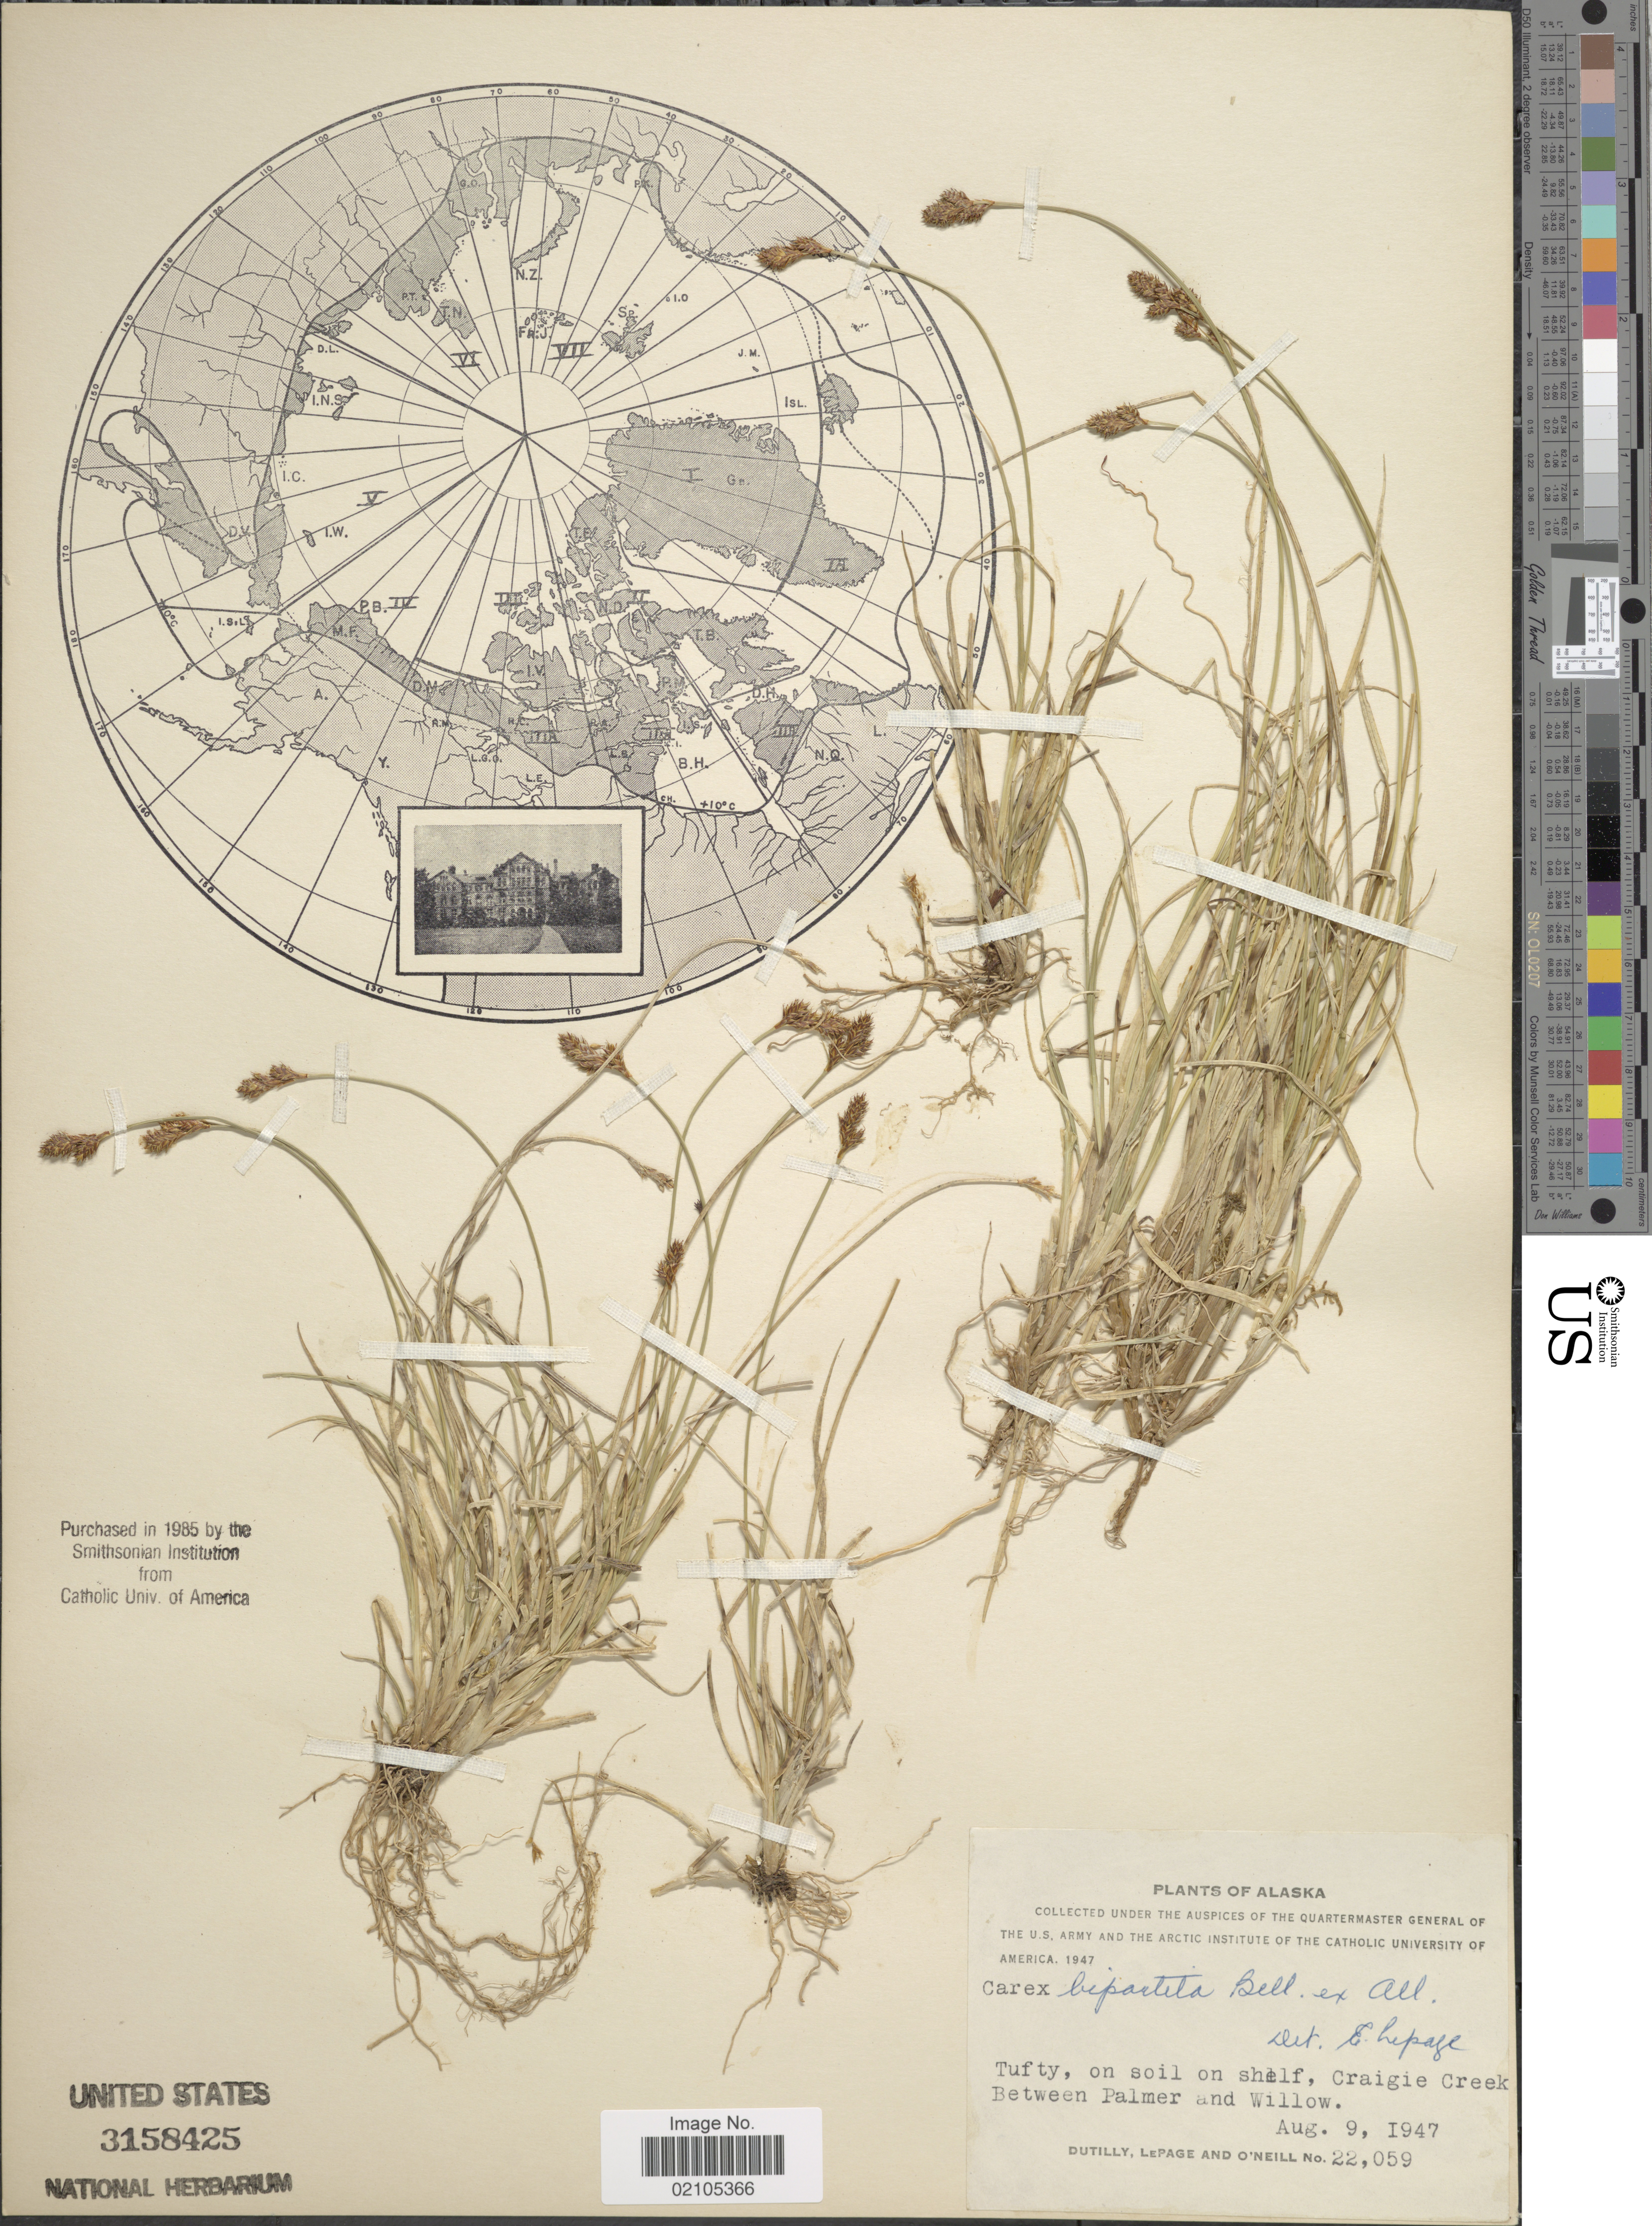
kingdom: Plantae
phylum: Tracheophyta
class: Liliopsida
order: Poales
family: Cyperaceae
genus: Carex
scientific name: Carex lachenalii subsp. lachenalii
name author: Schkuhr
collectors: -. Dutilly, -. LePage & O' Neill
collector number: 22059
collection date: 1947-08-09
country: United States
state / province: Alaska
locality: Tufty, on soil on shelf, Craigie Creek Between Palmer and Willow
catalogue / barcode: US 3158425